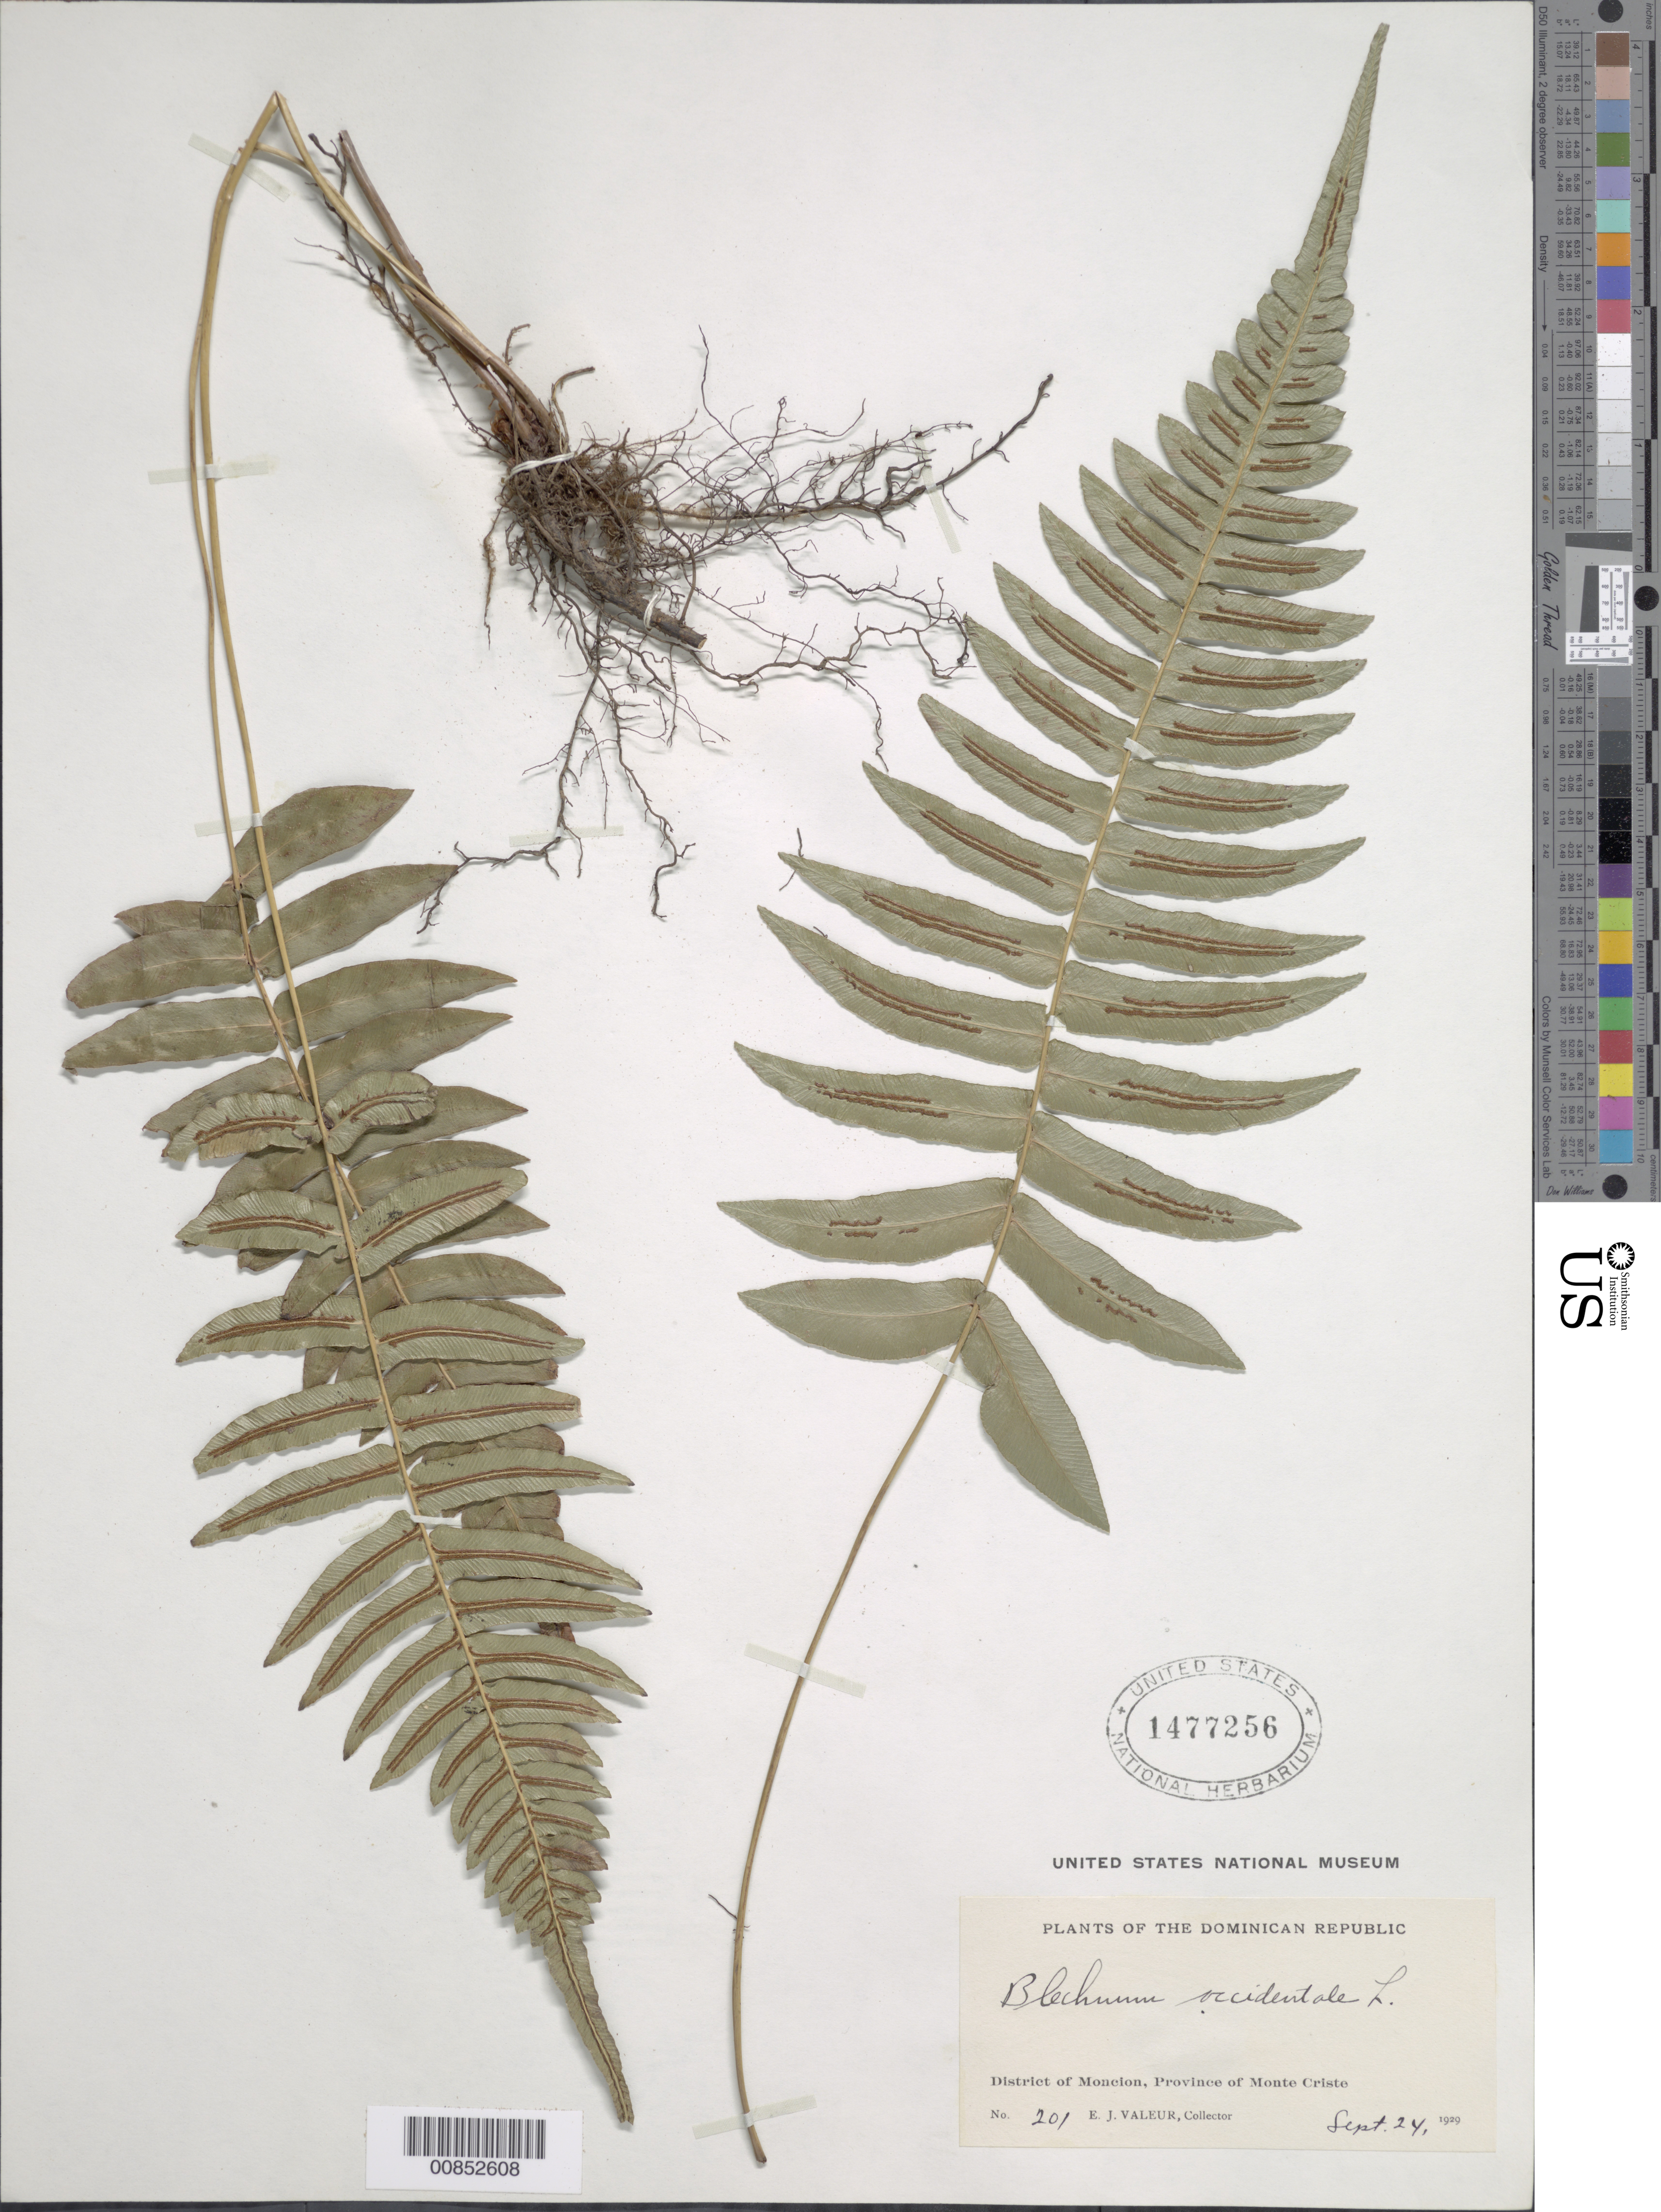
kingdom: Plantae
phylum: Tracheophyta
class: Polypodiopsida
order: Polypodiales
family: Blechnaceae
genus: Blechnum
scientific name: Blechnum occidentale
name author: L.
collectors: E. Valeur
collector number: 201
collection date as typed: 24 Sep 1929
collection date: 1929-09-24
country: Dominican Republic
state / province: Monte Cristi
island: Hispaniola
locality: Dist. Moncion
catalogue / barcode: US 1477256